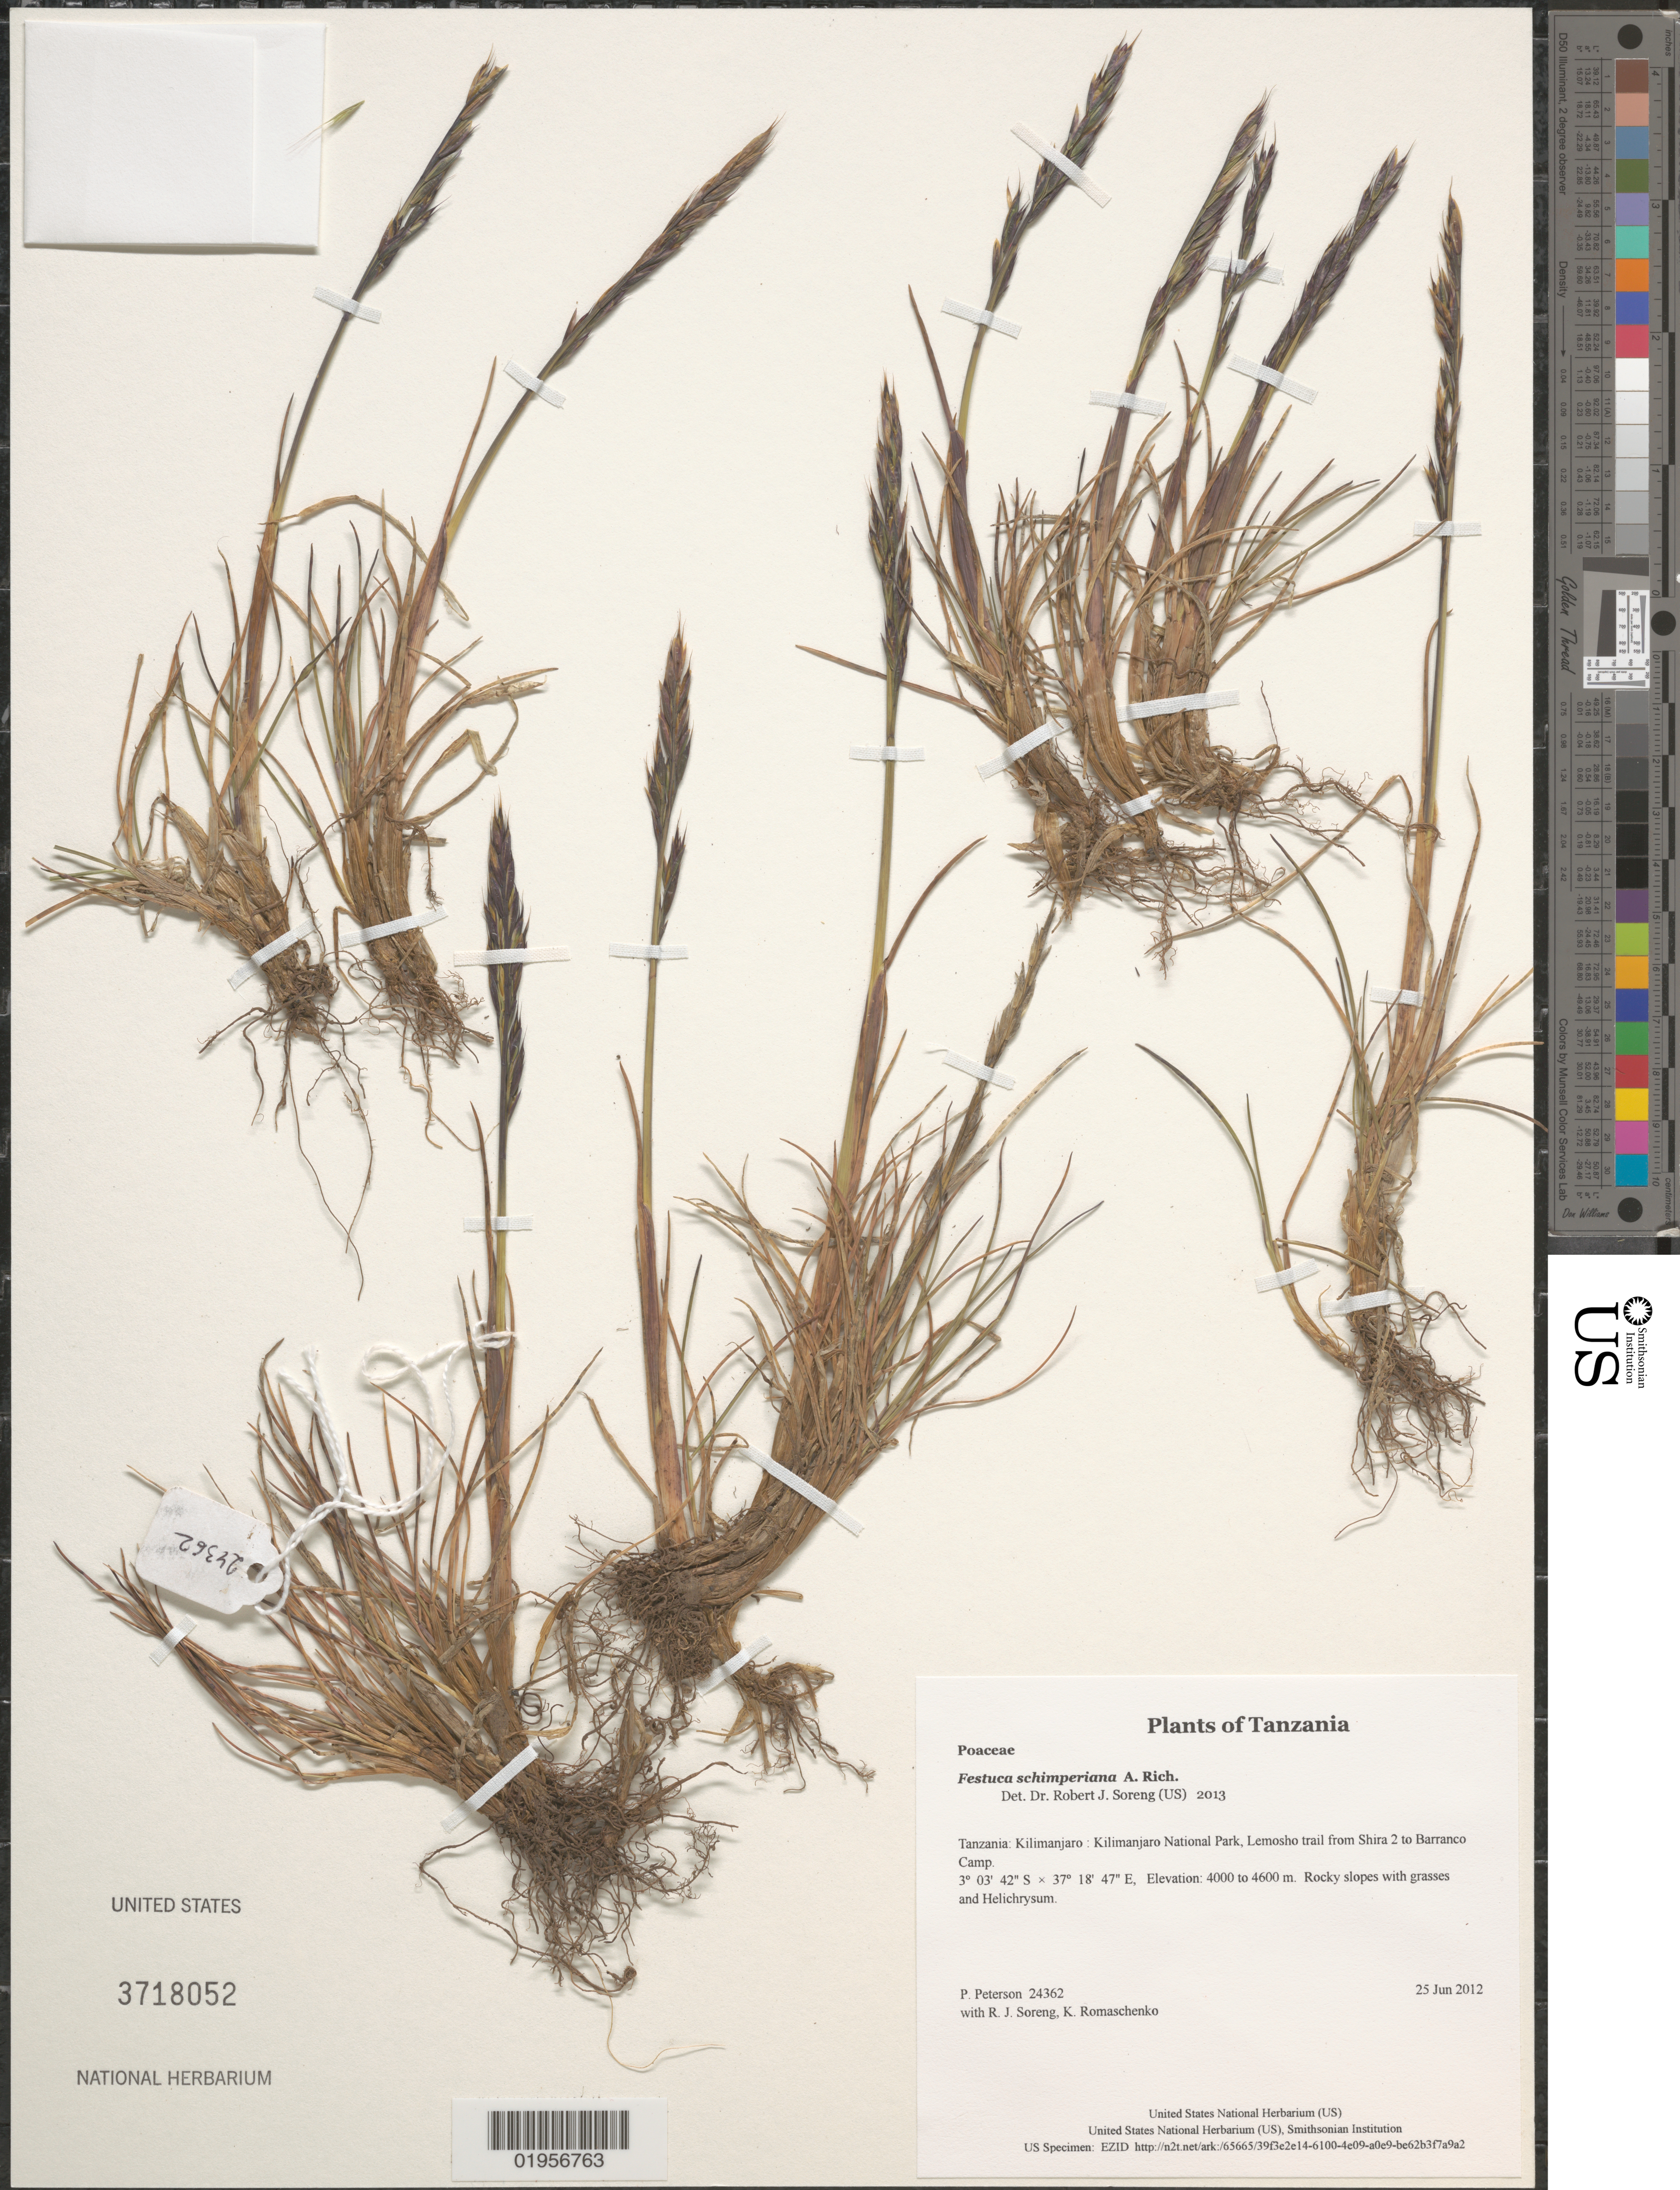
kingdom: Plantae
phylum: Tracheophyta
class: Liliopsida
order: Poales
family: Poaceae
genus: Festuca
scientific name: Festuca schimperiana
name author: A. Rich.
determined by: Soreng, Robert J., Research Associate (BOT), Smithsonian Institution - National Museum of Natural History (UNITED STATES)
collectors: P. M. Peterson, R. J. Soreng & K. Romaschenko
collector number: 24362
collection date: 2012-06-25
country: Tanzania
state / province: Kilimanjaro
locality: Kilimanjaro National Park, Lemosho trail from Shira 2 to Barranco Camp.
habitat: Rocky slopes with grasses and Helichrysum.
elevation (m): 4443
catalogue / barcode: US 3718052